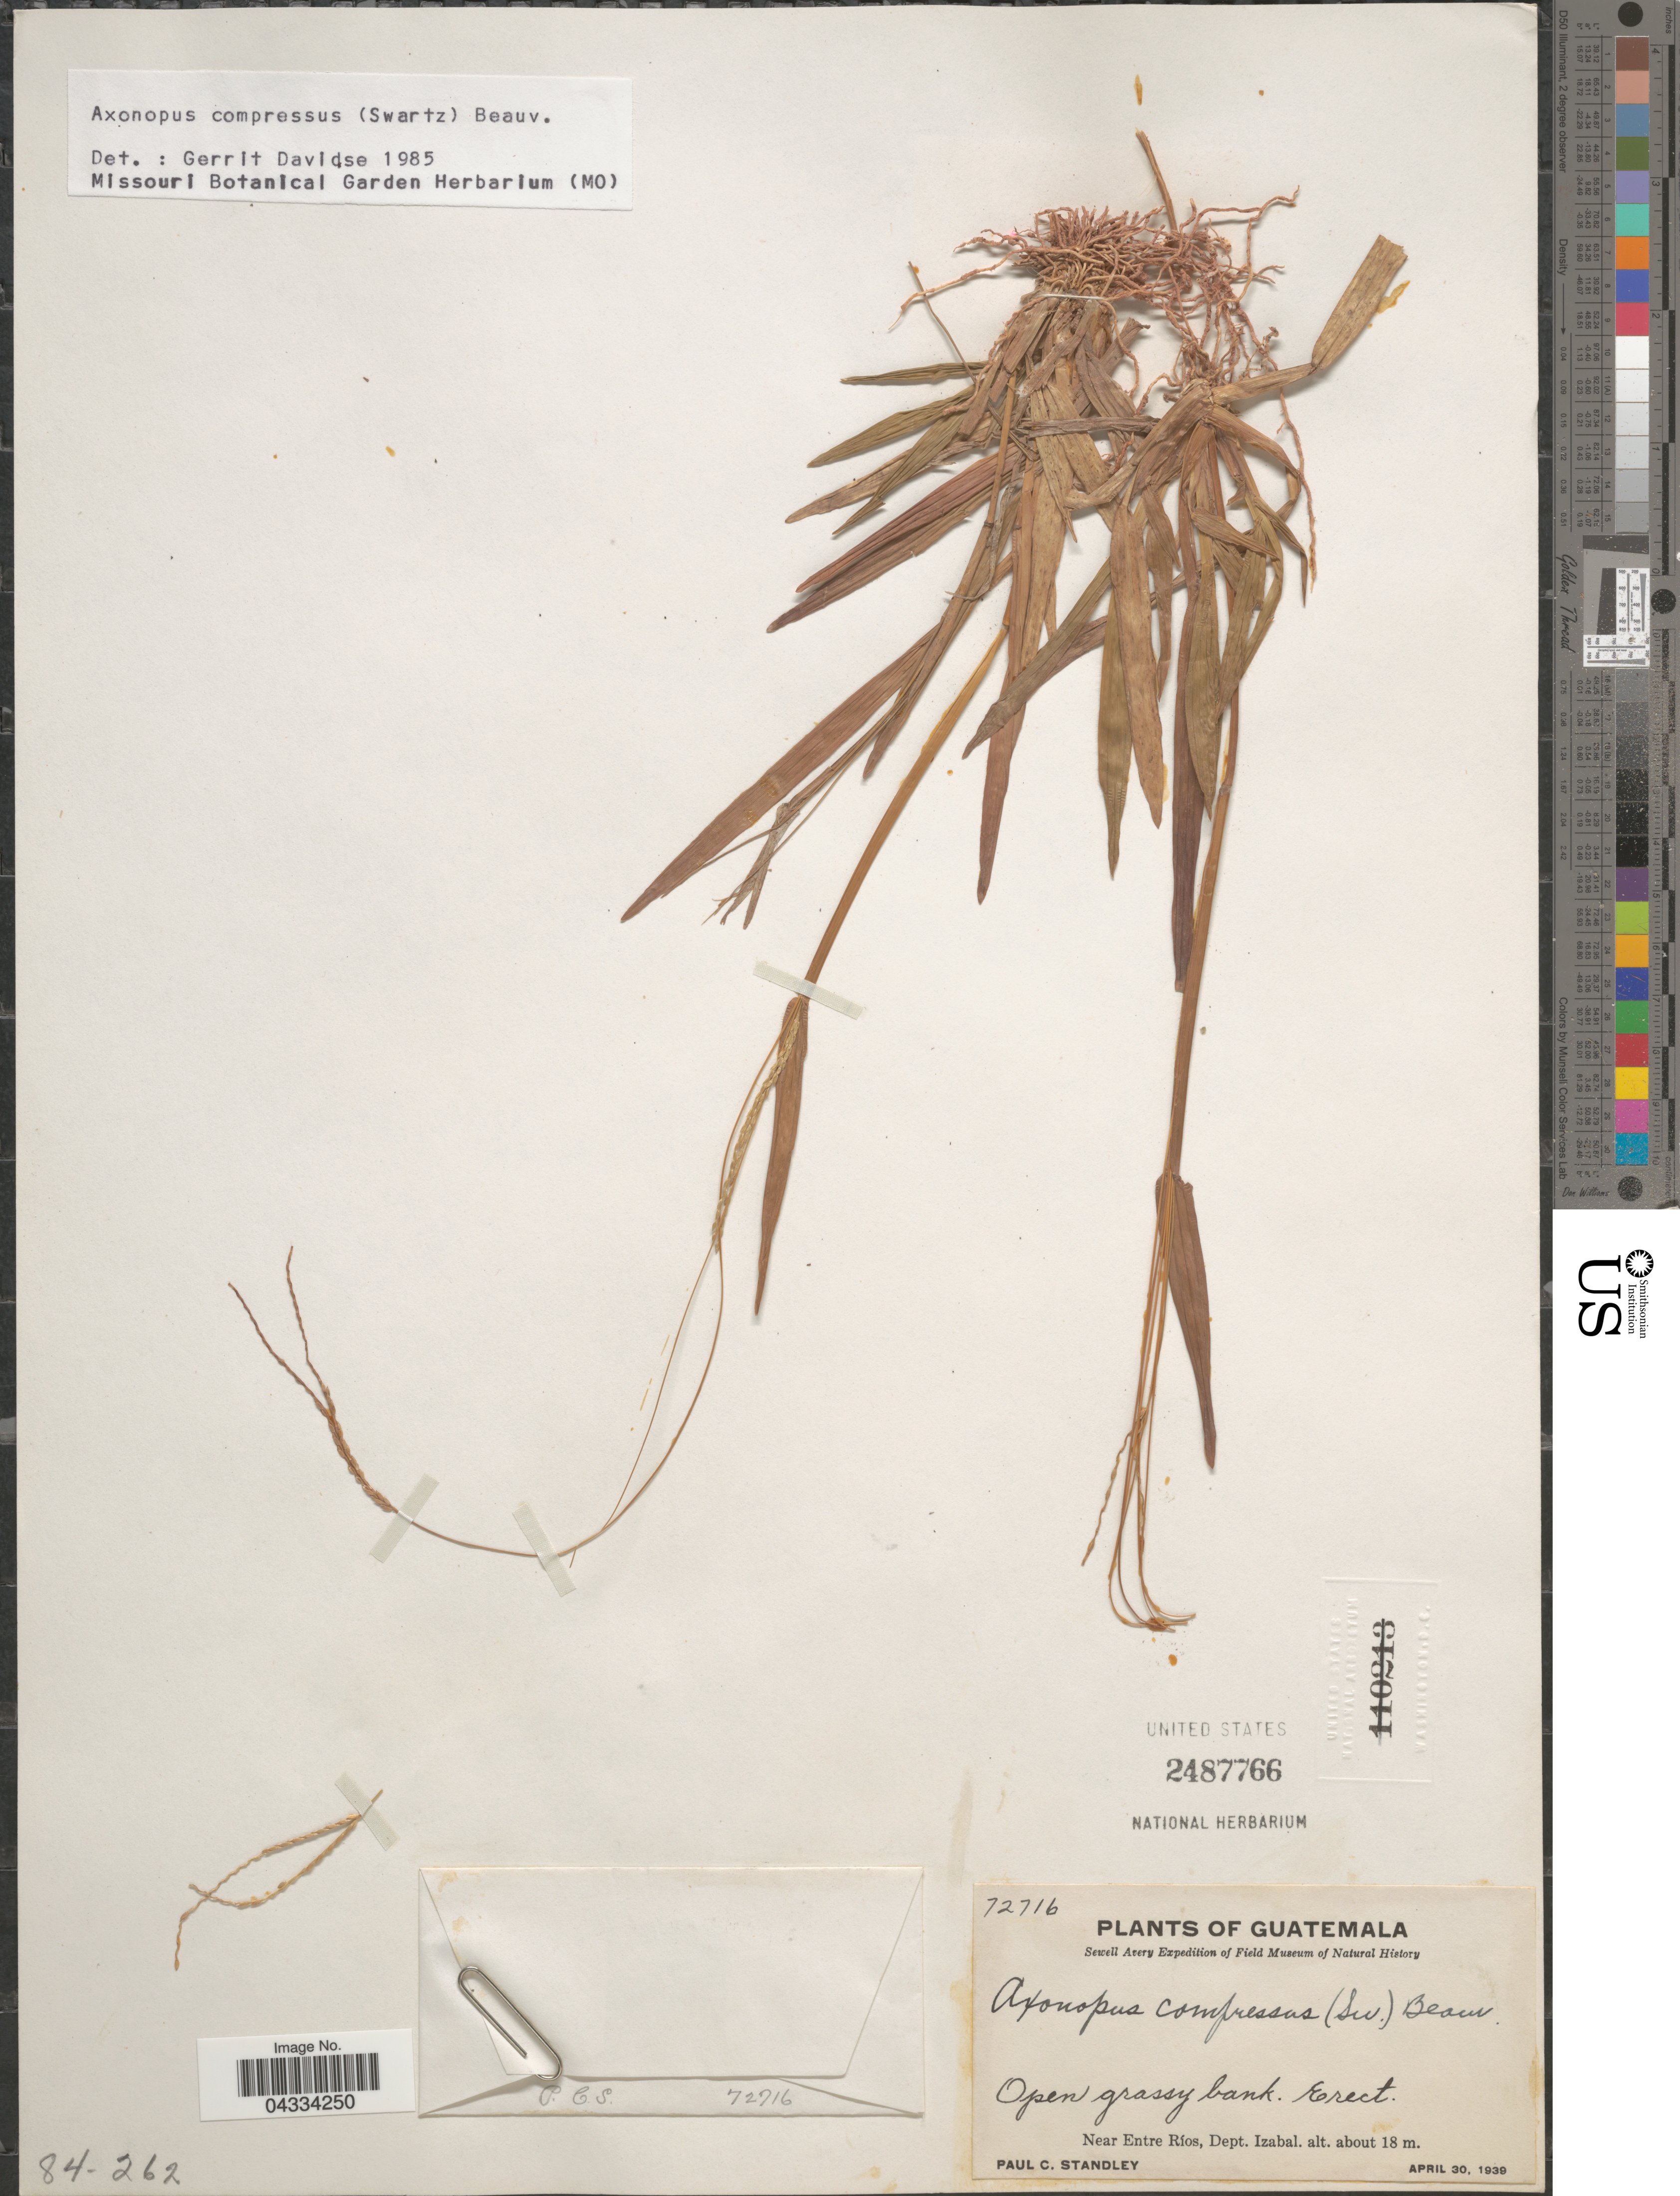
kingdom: Plantae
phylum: Tracheophyta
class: Liliopsida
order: Poales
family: Poaceae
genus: Axonopus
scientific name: Axonopus compressus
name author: (Sw.) P. Beauv.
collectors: P. C. Standley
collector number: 72716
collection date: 1939-04-30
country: Guatemala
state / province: Izabal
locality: Sewell Avery Expedition. Near Entre Ríos, Dept. Izabal.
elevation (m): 18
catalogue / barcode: US 2487766